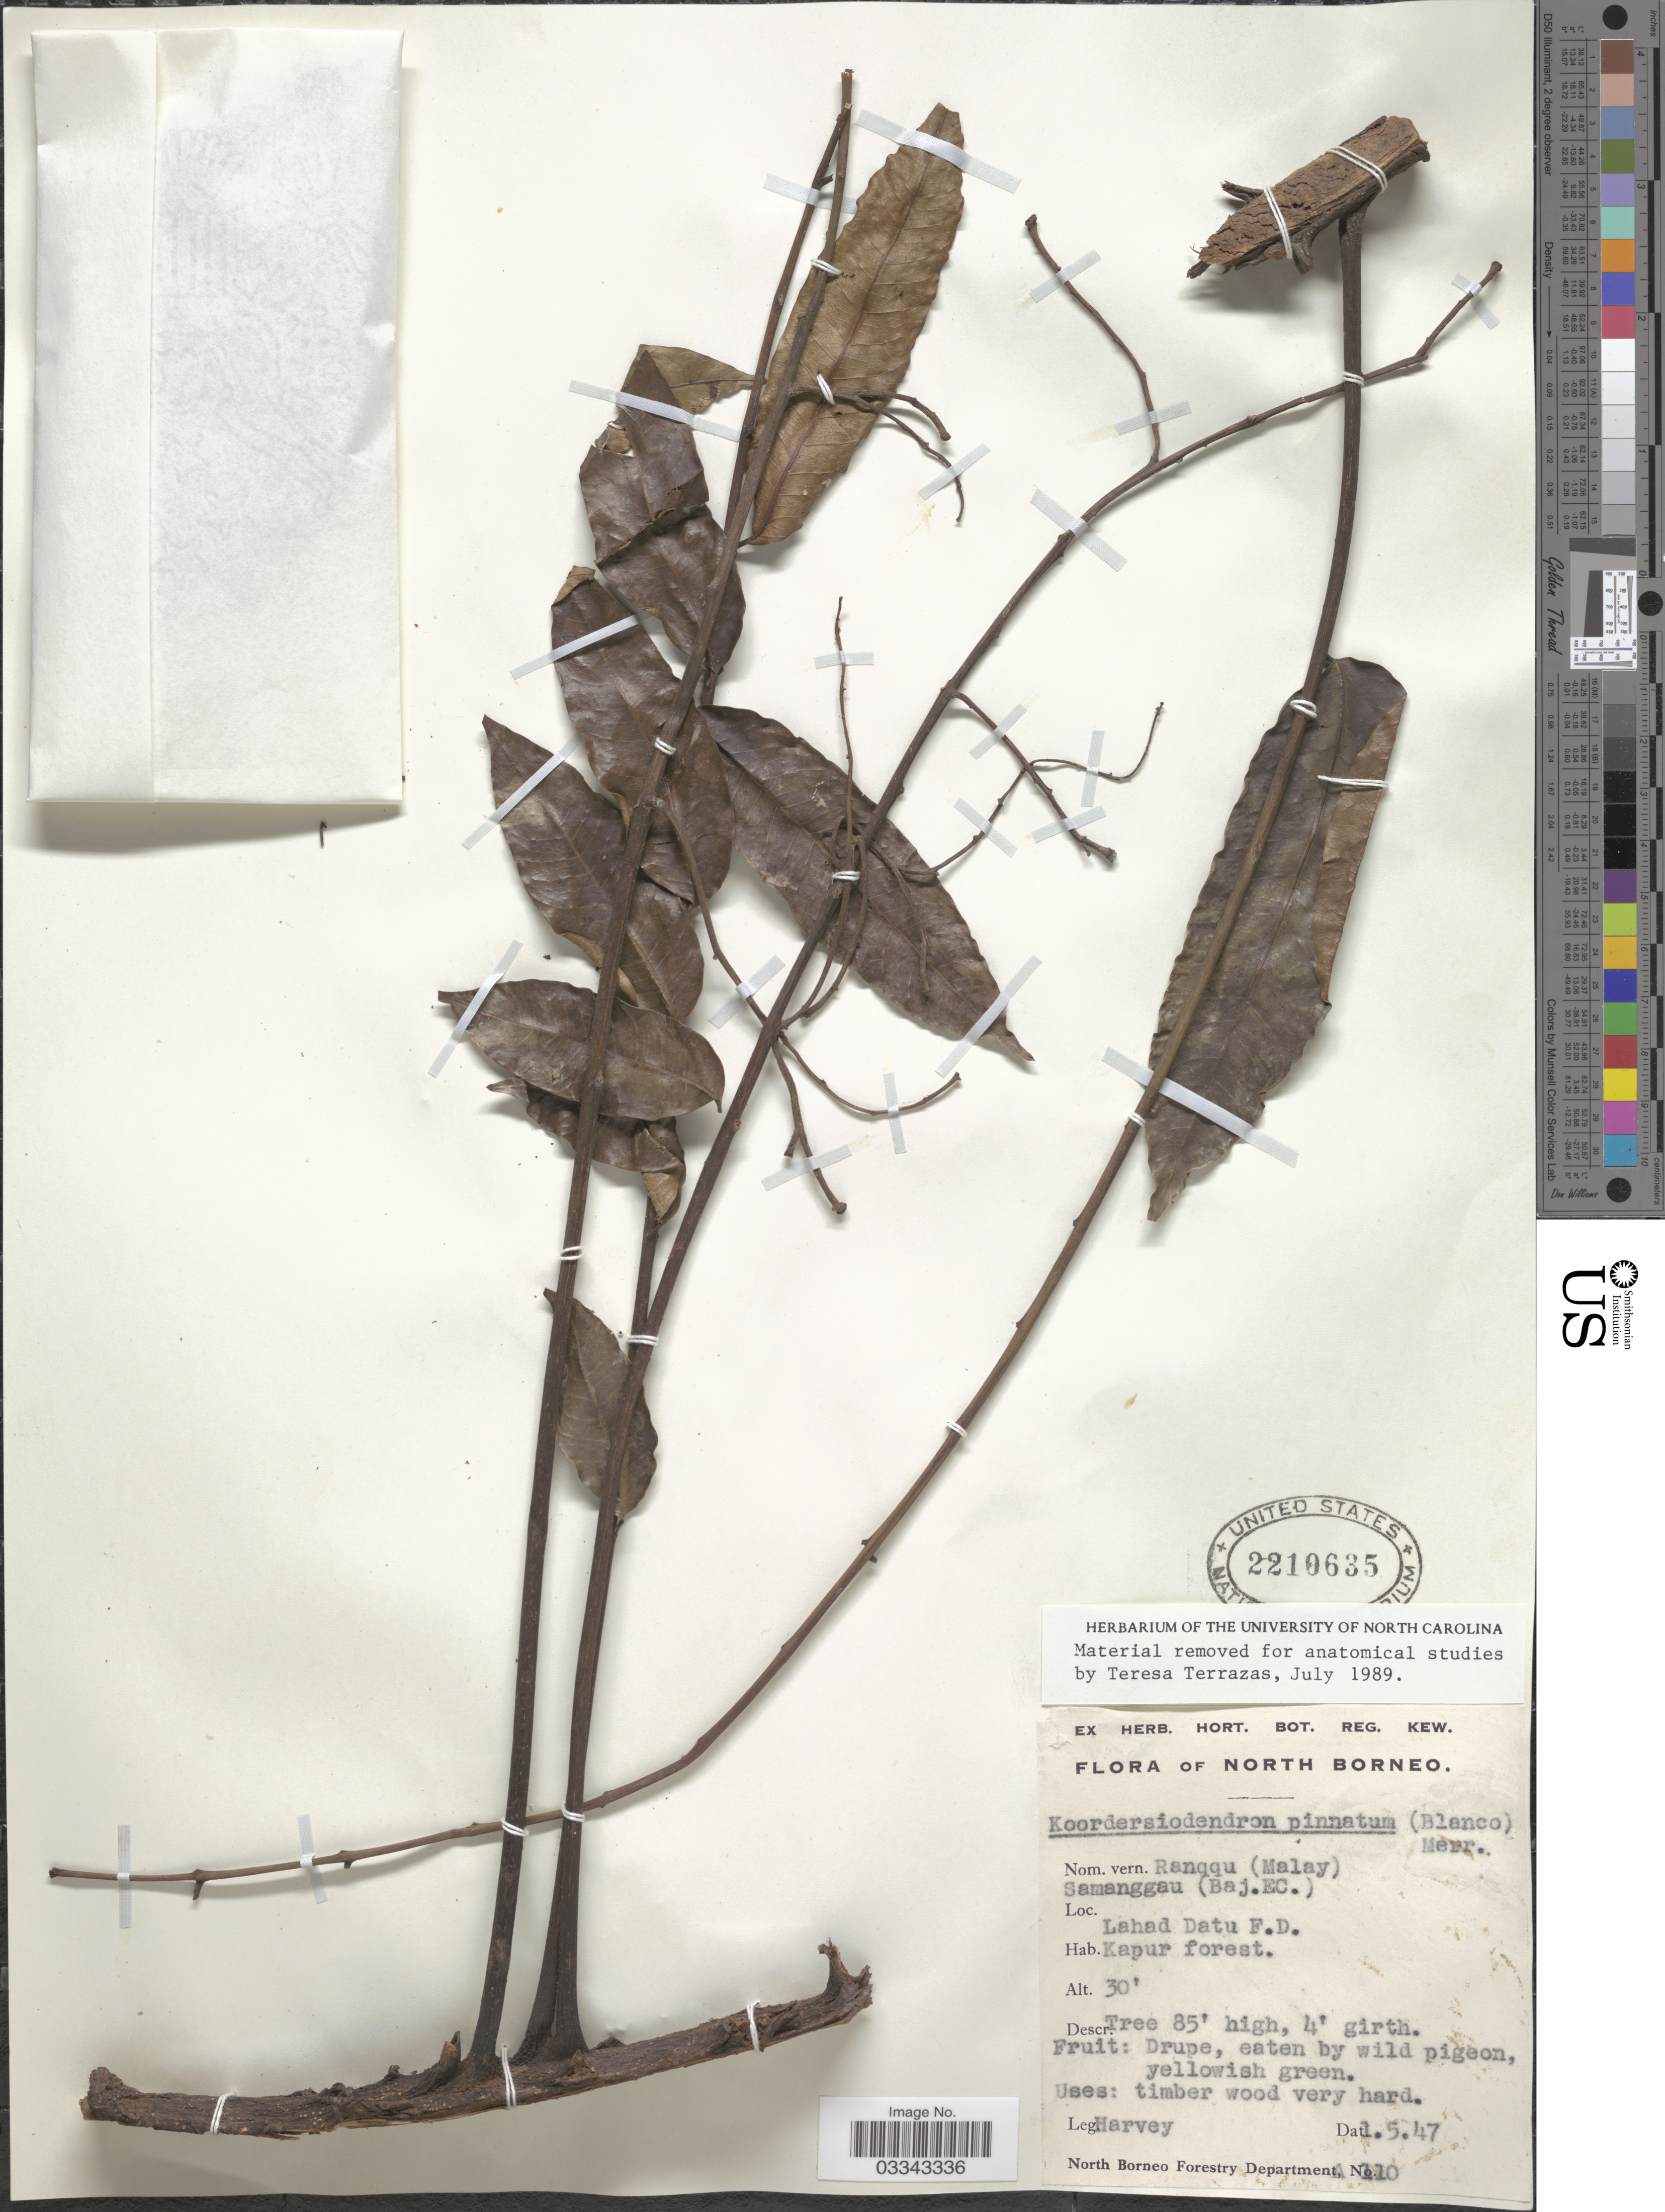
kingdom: Plantae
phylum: Tracheophyta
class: Magnoliopsida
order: Sapindales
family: Anacardiaceae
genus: Koordersiodendron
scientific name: Koordersiodendron pinnatum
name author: (Blanco) Merr.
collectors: -. Harvey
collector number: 110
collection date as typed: Transcribed d/m/y: 1/5/47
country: Malaysia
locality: North Borneo. Lahad Datu F.D. Kapur forest.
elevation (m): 9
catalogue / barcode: US 2210635